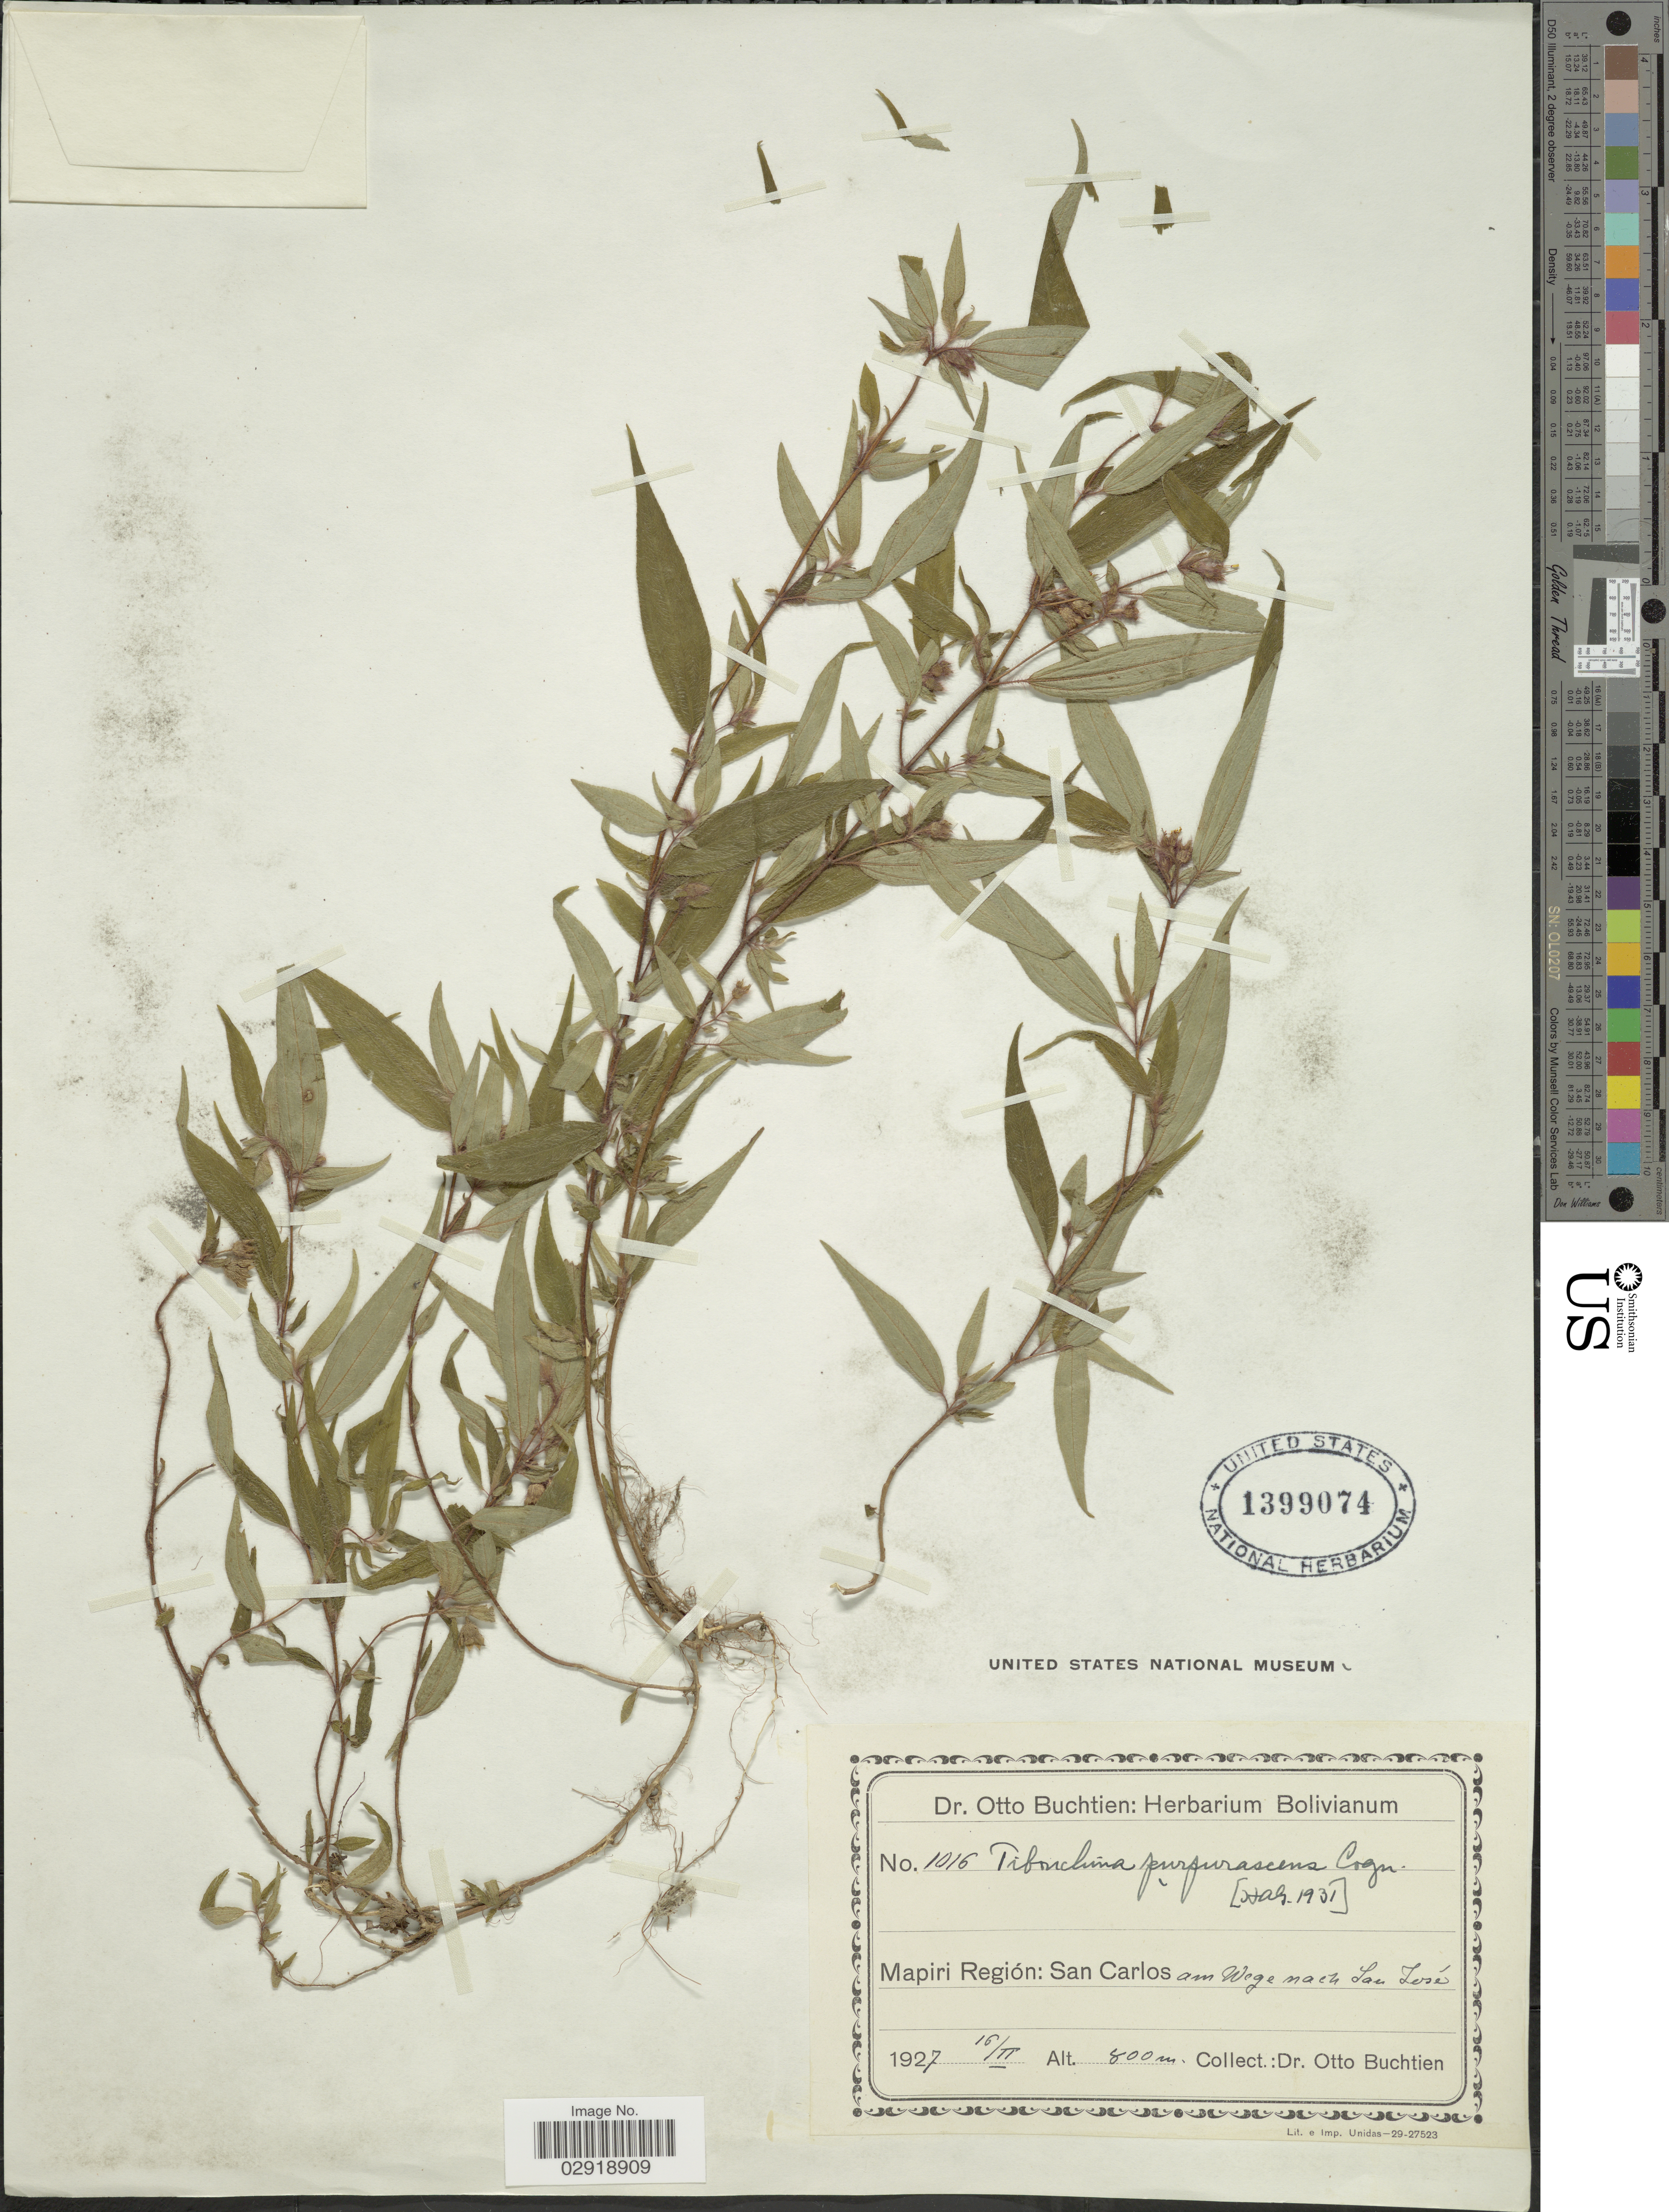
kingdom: Plantae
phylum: Tracheophyta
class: Magnoliopsida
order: Myrtales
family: Melastomataceae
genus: Chaetogastra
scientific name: Chaetogastra purpurascens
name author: (Cogn.) P.J.F. Guim. & Michelang.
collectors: O. Buchtien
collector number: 1016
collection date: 1927-02-16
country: Bolivia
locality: Mapiri Región: San Carlos am Wege nach San José.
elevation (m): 800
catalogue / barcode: US 1399074